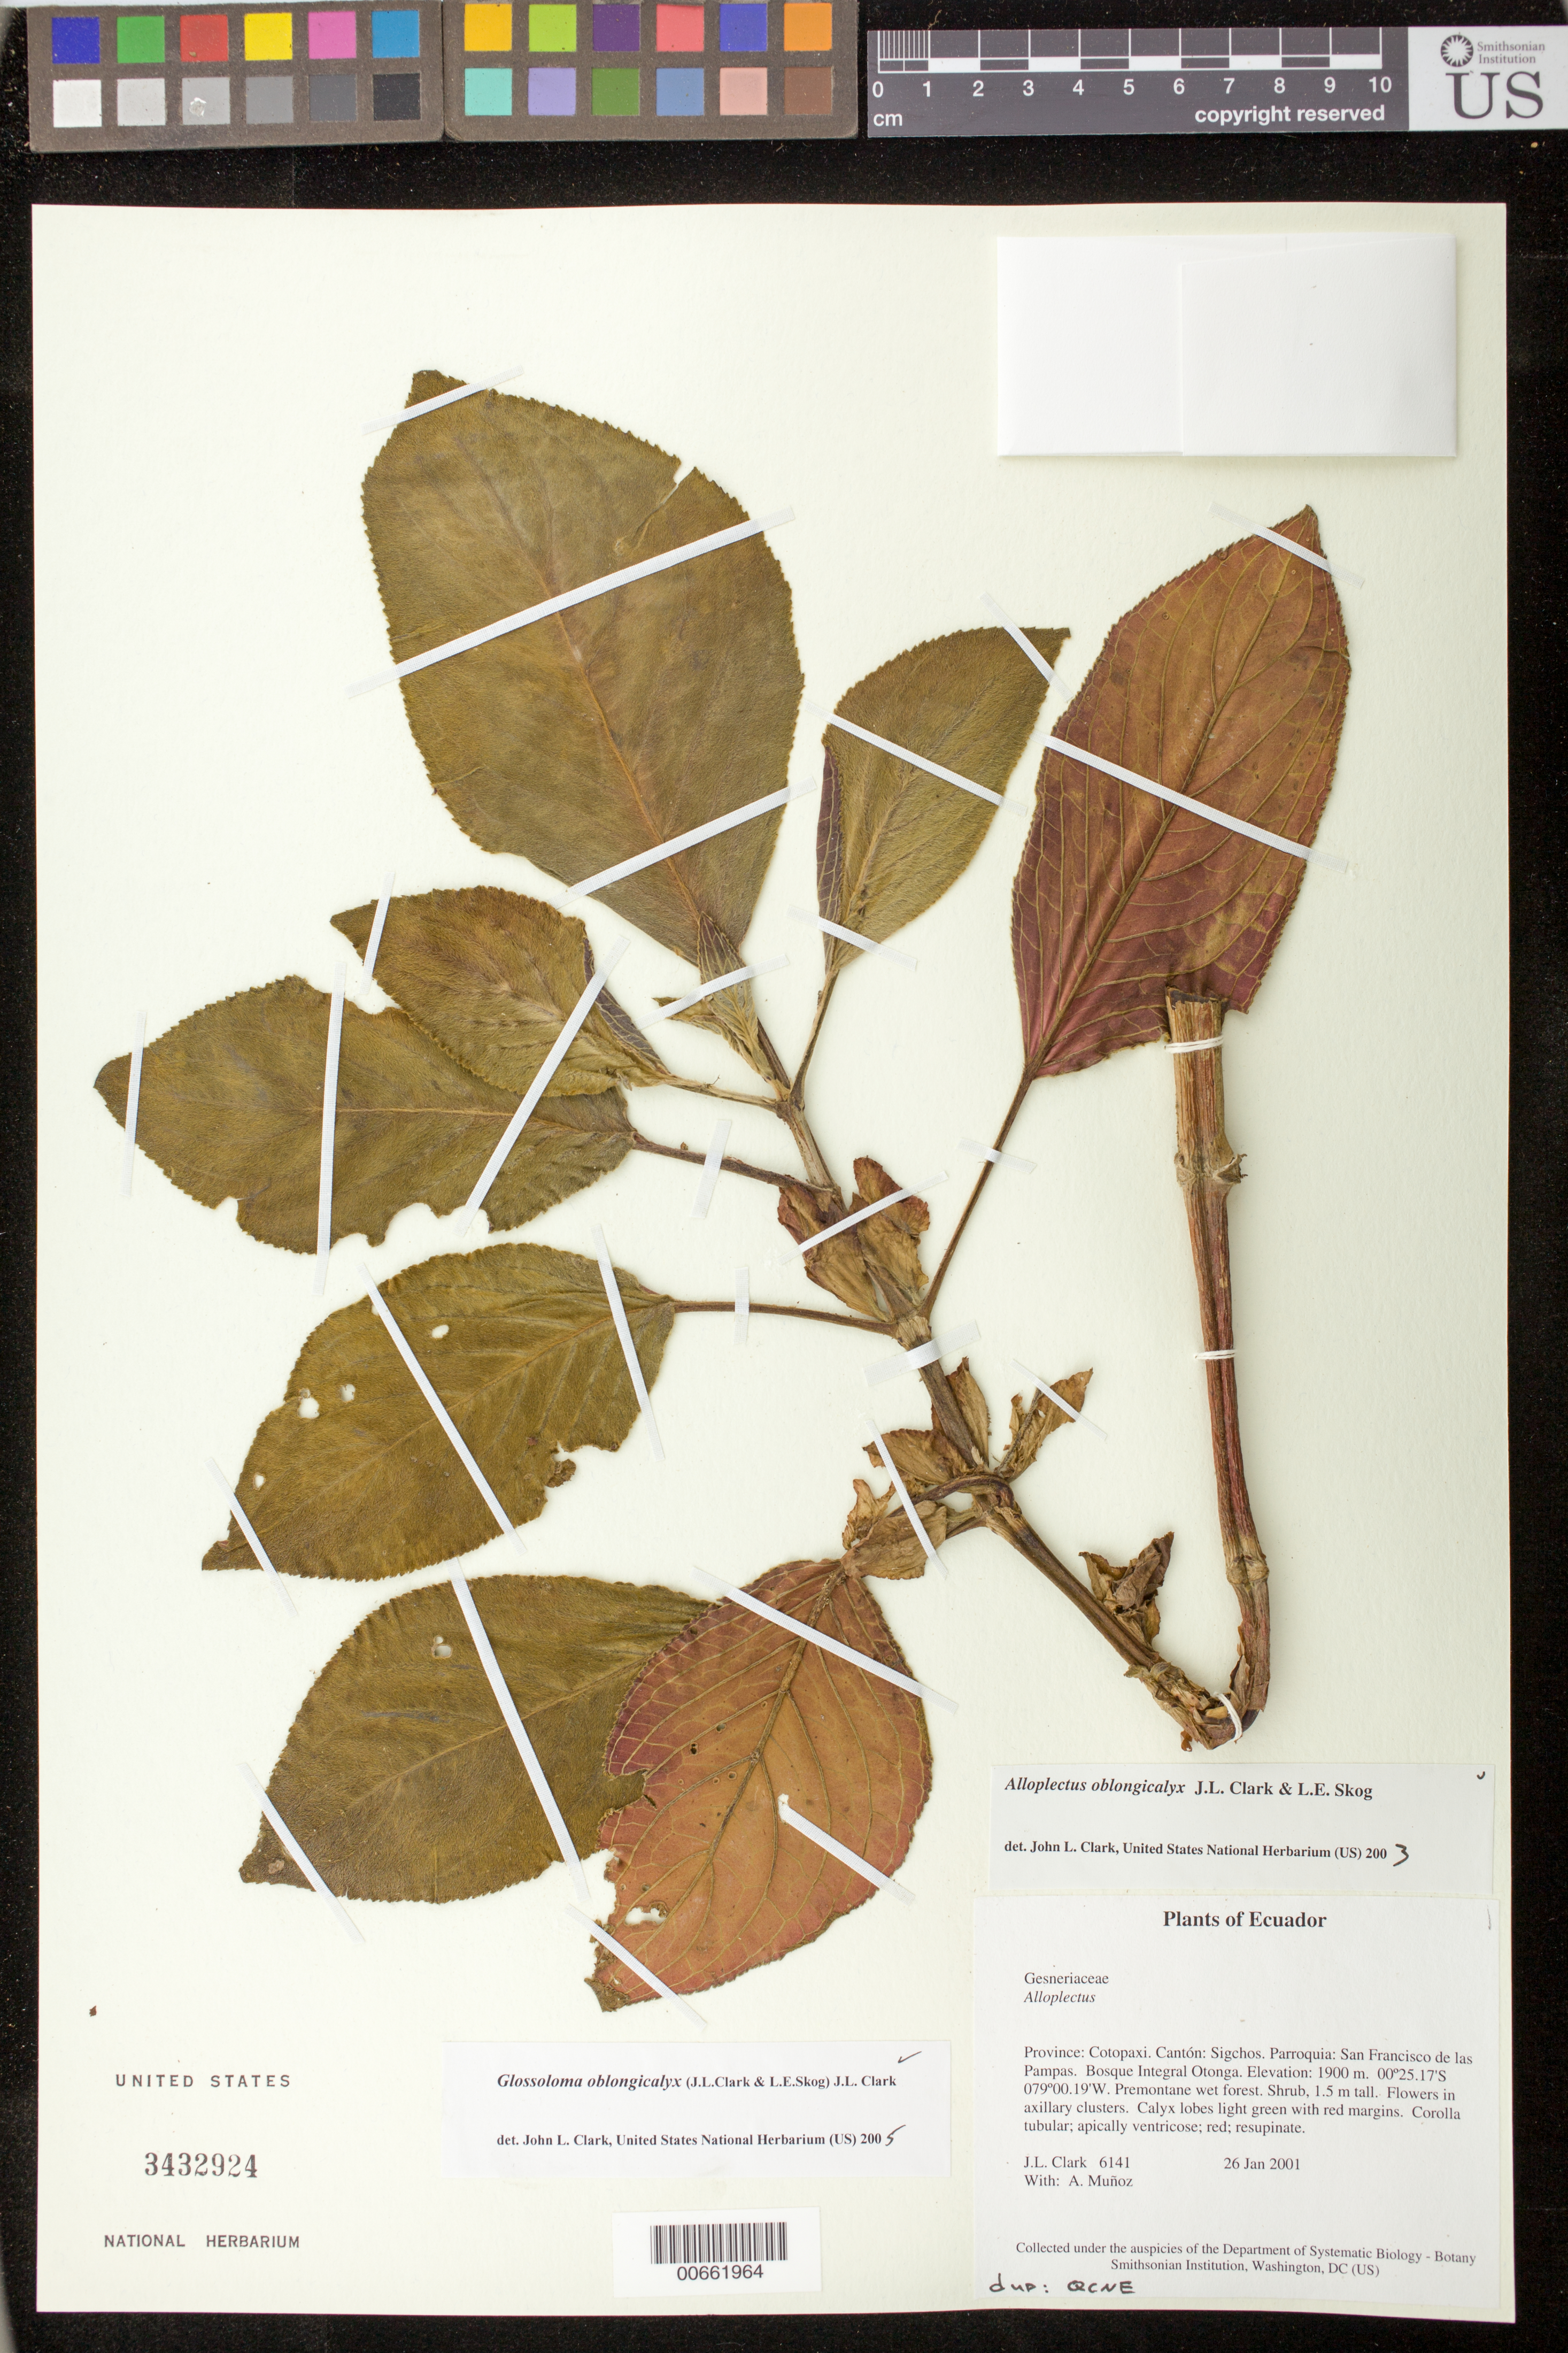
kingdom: Plantae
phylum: Tracheophyta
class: Magnoliopsida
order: Lamiales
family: Gesneriaceae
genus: Glossoloma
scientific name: Glossoloma oblongicalyx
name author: (J.L. Clark & L.E. Skog) J.L. Clark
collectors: J. L. Clark & A. Muñoz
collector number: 6141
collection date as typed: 26 Jan 2001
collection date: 2001-01-26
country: Ecuador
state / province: Cotopaxi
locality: Cantón: Sigchos. Parroquia: San Francisco de las Pampas. Bosque Integral Otonga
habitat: Premontane wet forest.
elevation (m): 1900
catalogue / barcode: US 3432924